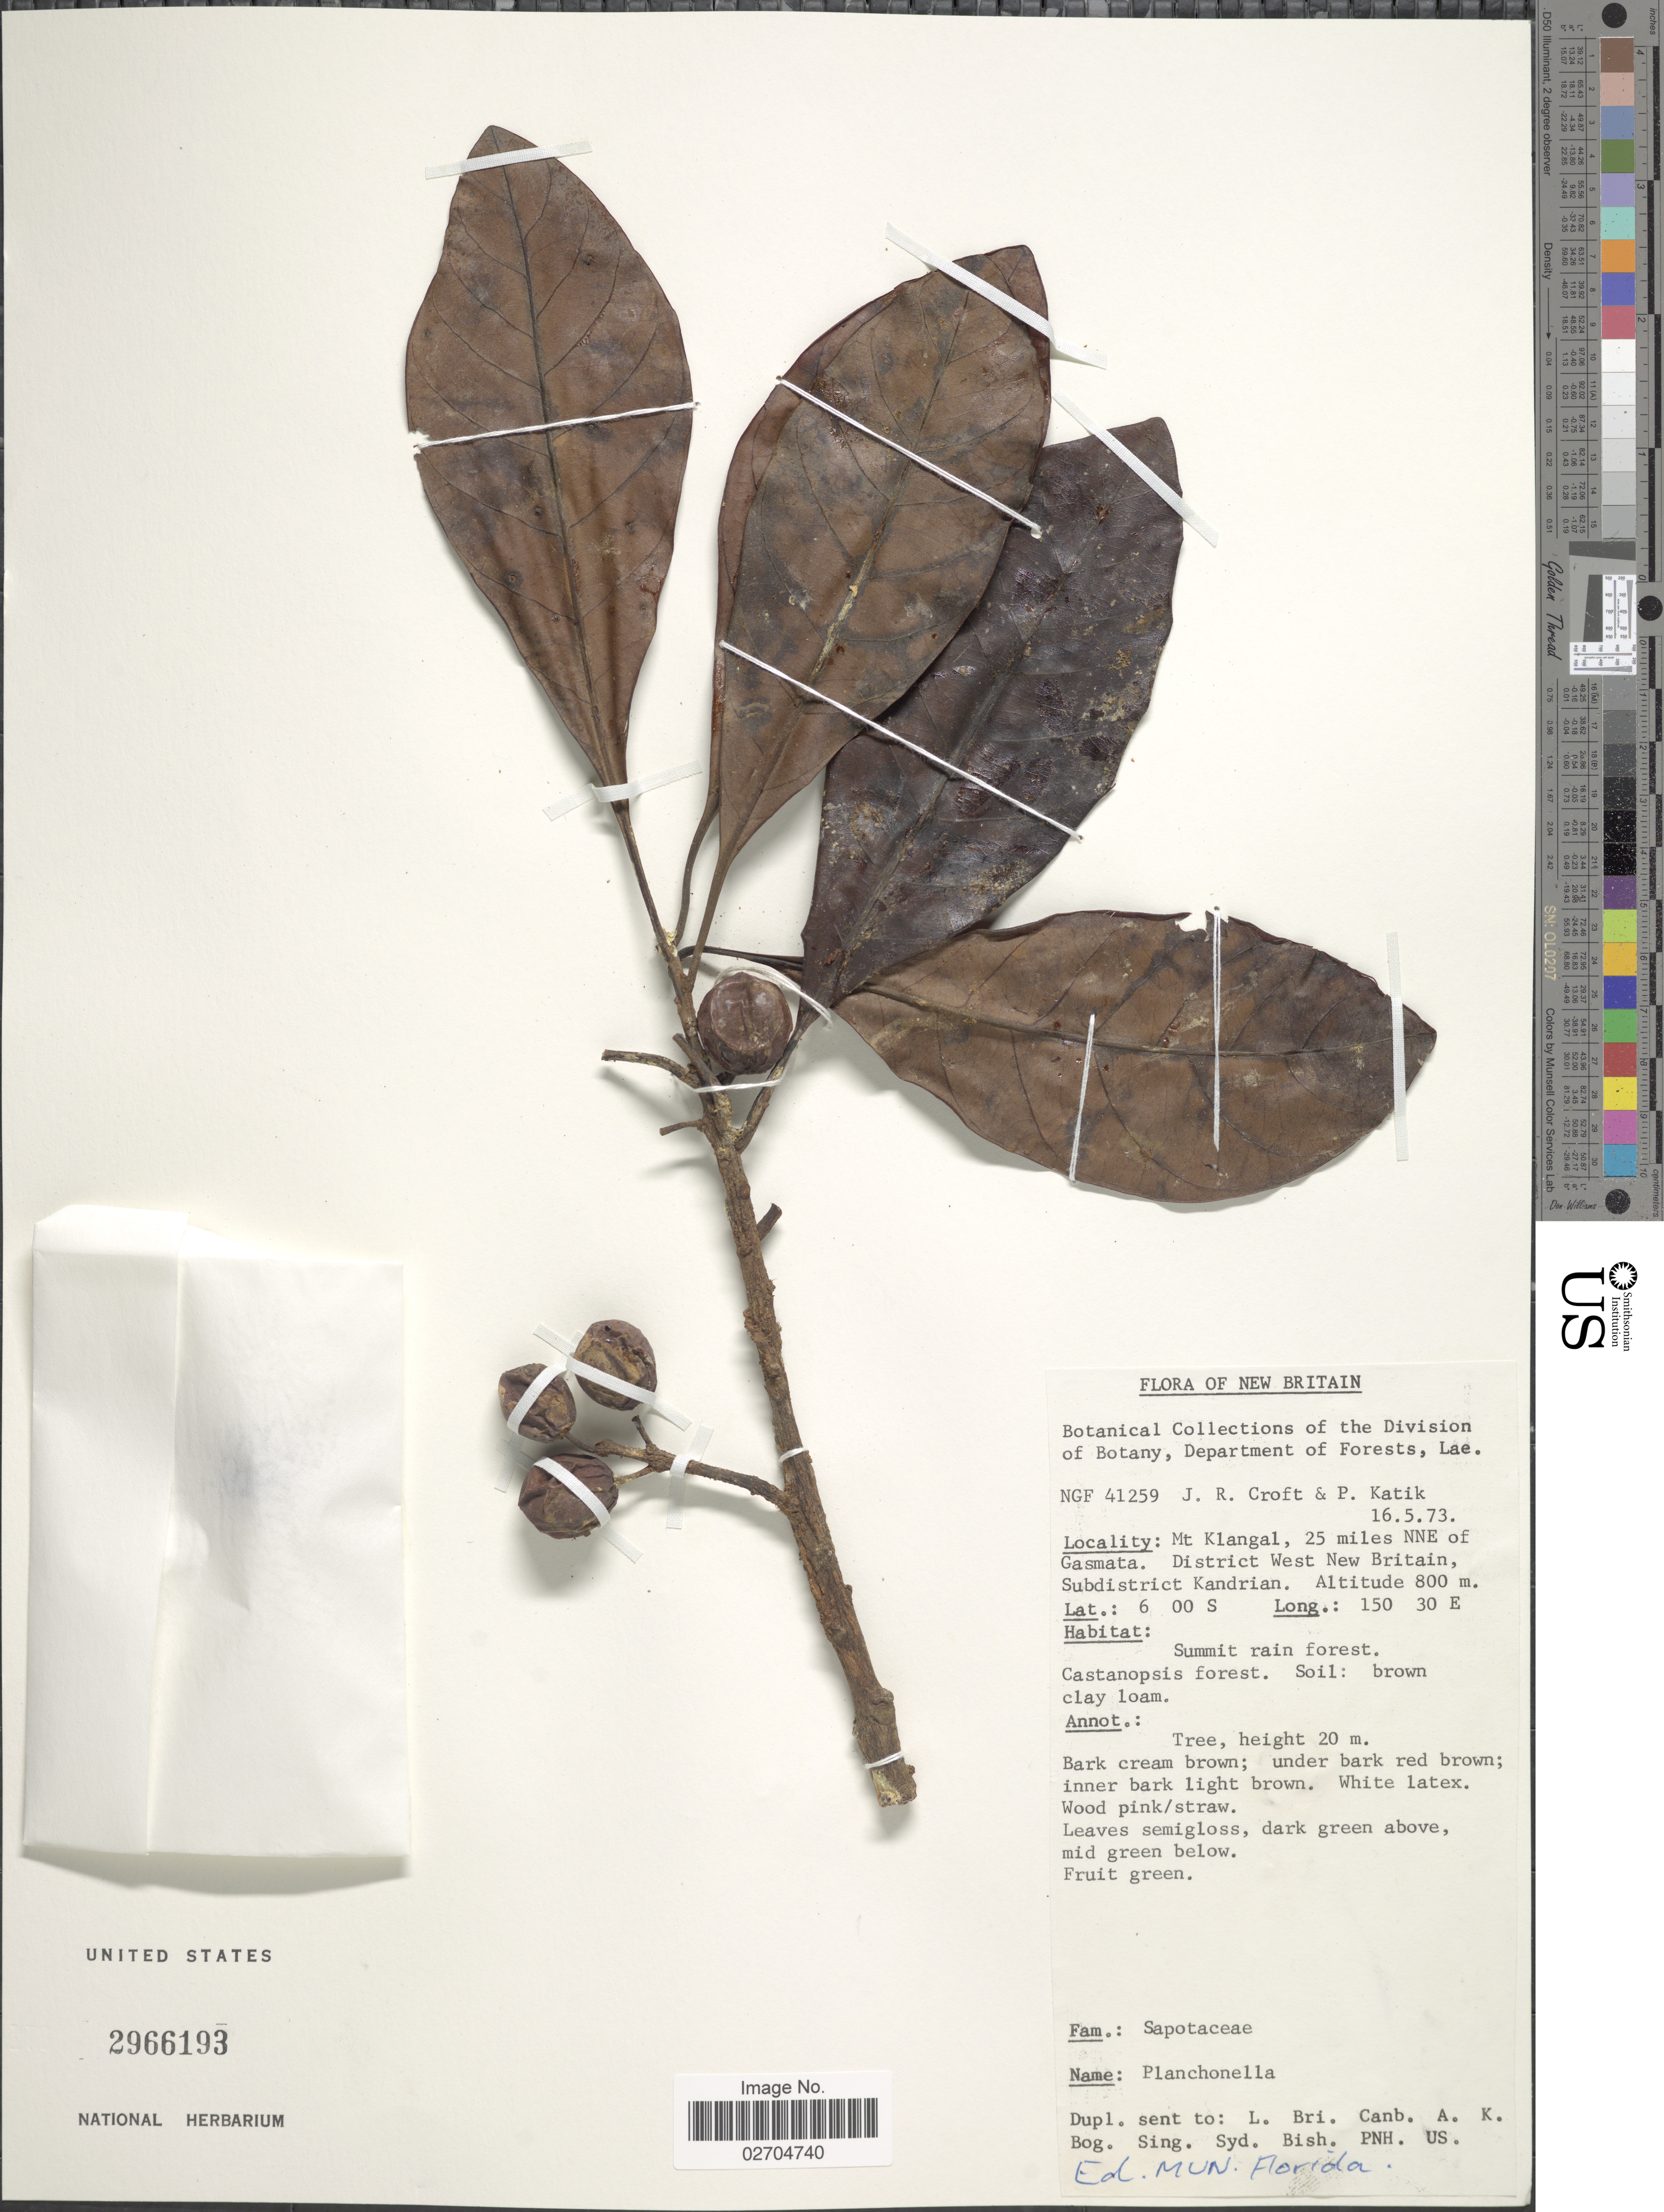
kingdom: Plantae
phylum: Tracheophyta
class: Magnoliopsida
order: Ericales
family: Sapotaceae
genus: Planchonella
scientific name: Planchonella sp.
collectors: J. R. Croft & P. Katik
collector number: NGF 41259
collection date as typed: Transcribed d/m/y: 16/5/73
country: Papua New Guinea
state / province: West New Britain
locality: New Britain. Mt Klangal. 25 miles NNE of Gasmata. District West New Britain, Subdistrict Kandrian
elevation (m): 800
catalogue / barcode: US 2966193